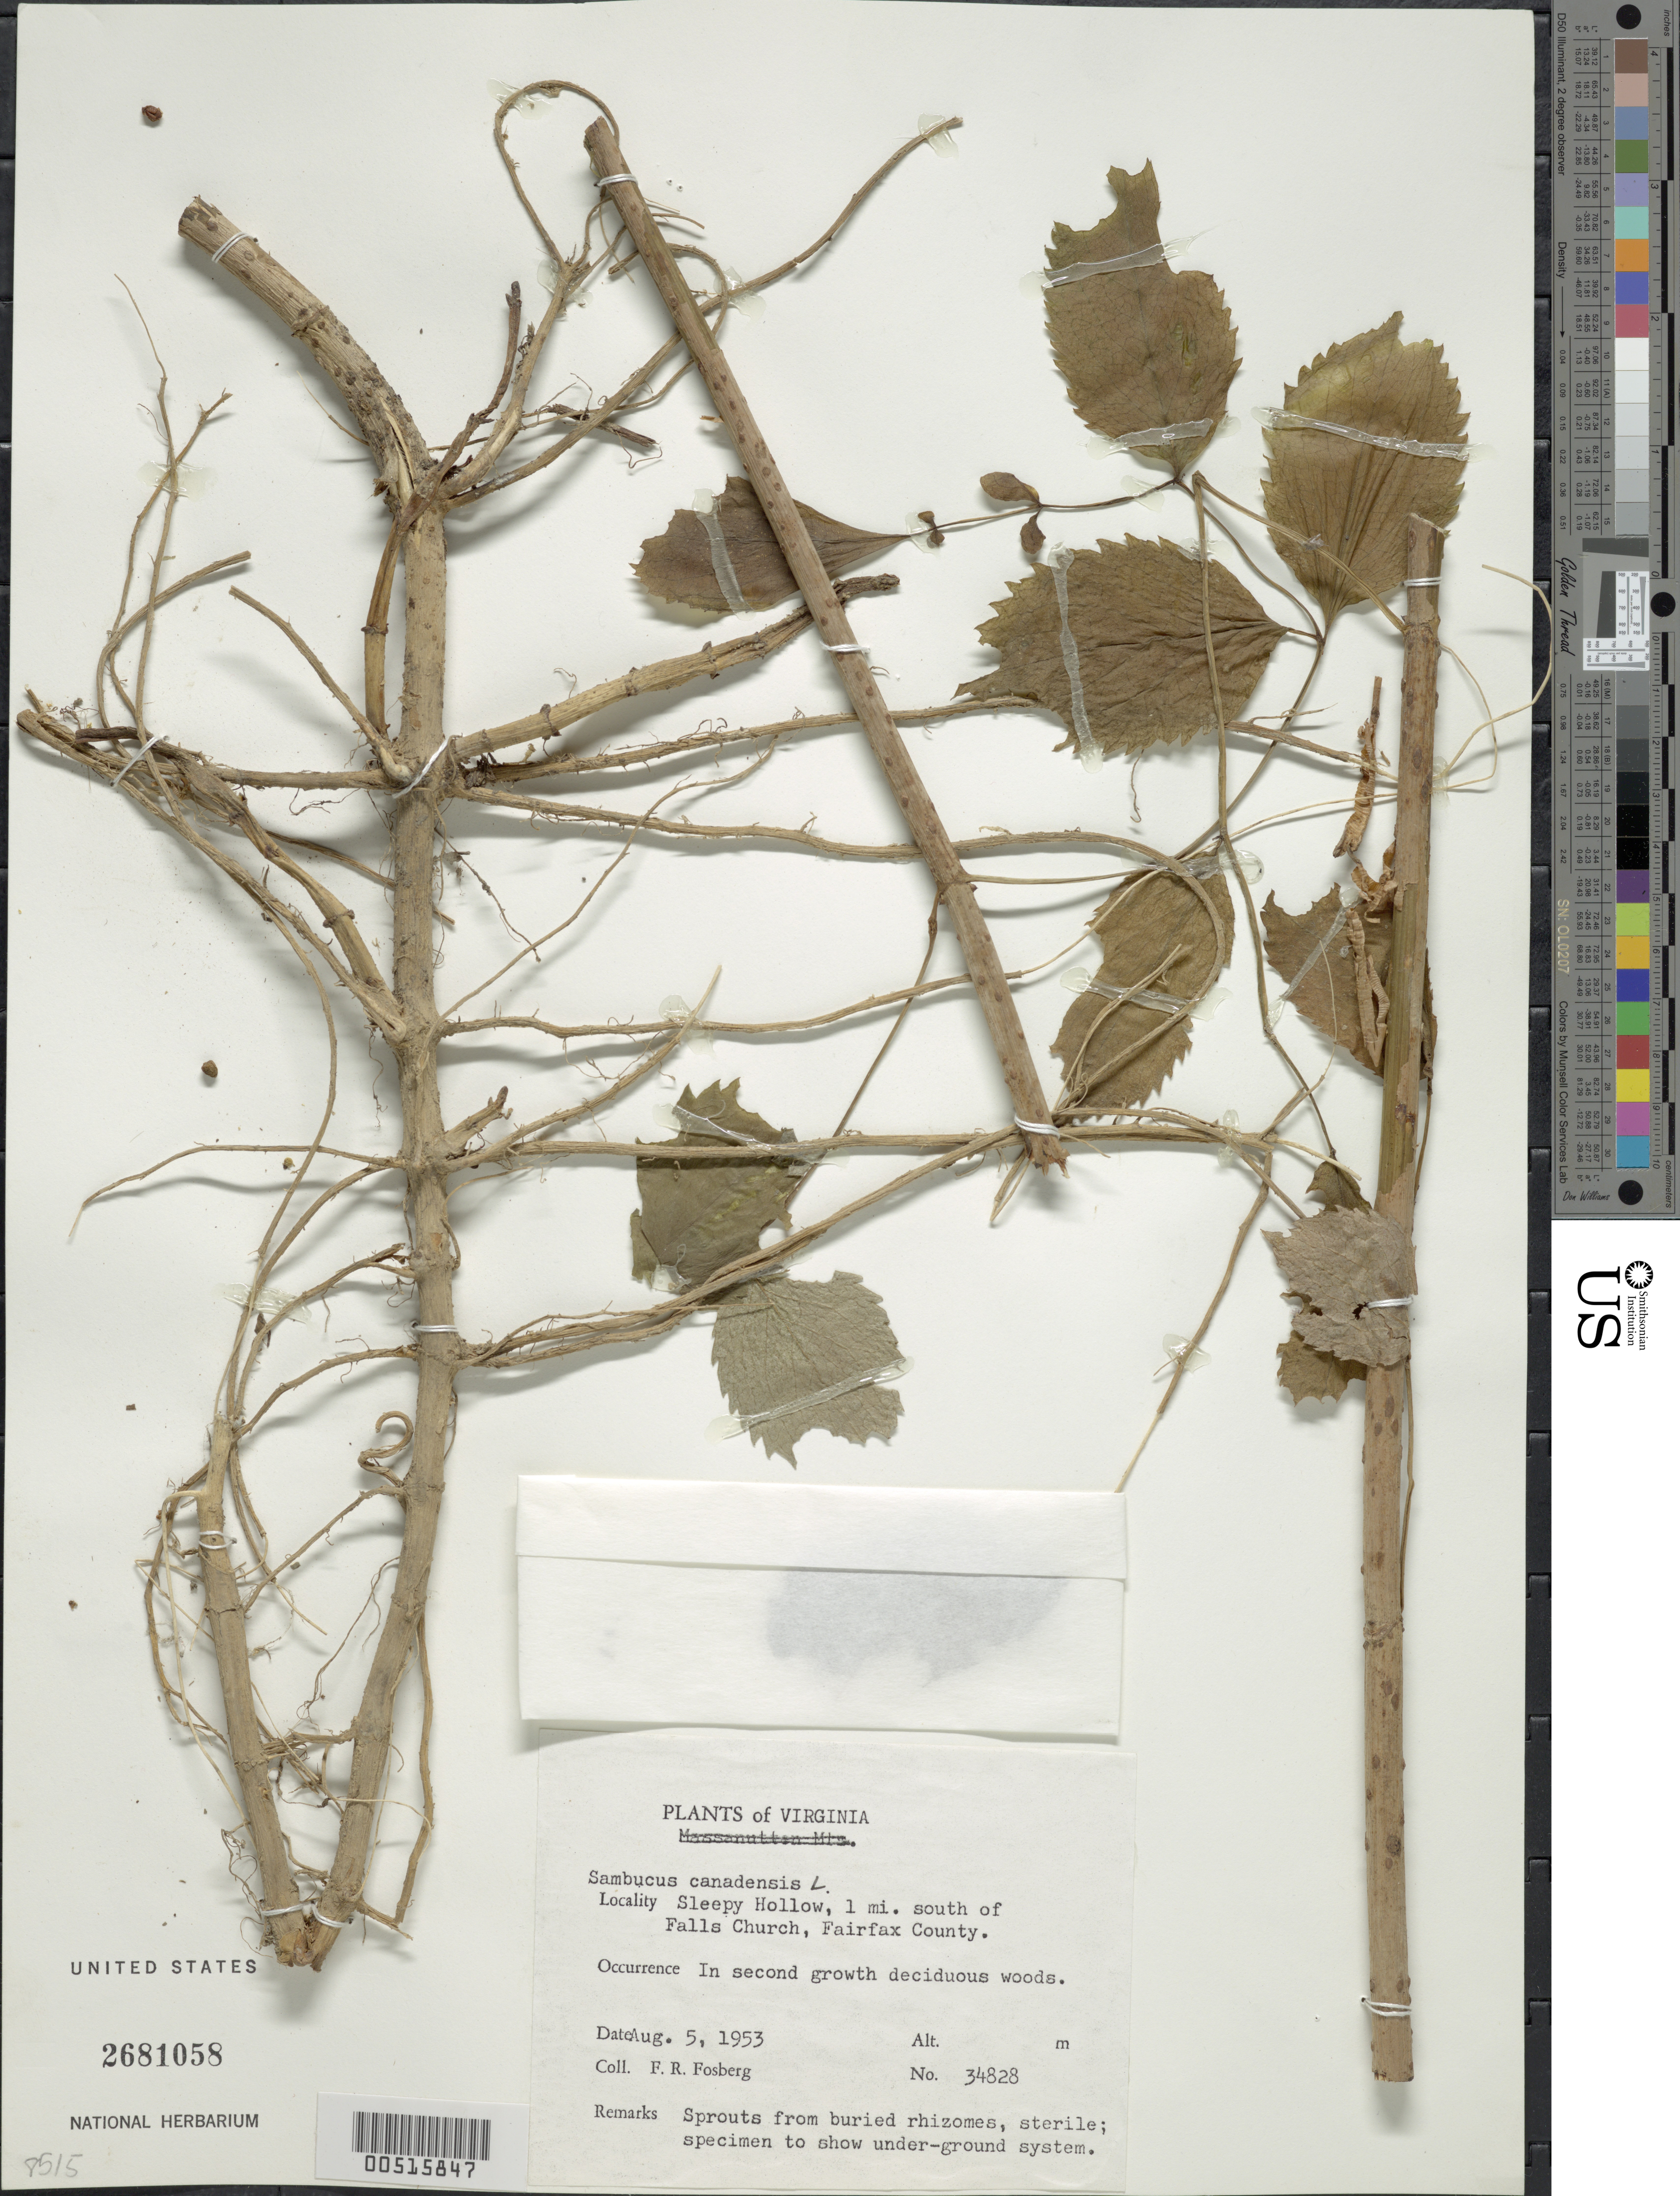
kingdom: Plantae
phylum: Tracheophyta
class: Magnoliopsida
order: Dipsacales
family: Viburnaceae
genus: Sambucus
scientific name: Sambucus canadensis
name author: L.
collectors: F. R. Fosberg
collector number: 34828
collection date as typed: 05 Aug 1953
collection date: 1953-08-05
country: United States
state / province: Virginia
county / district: Fairfax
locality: Sleepy Hollow, 1 mi. S of Falls Church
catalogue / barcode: US 2681058